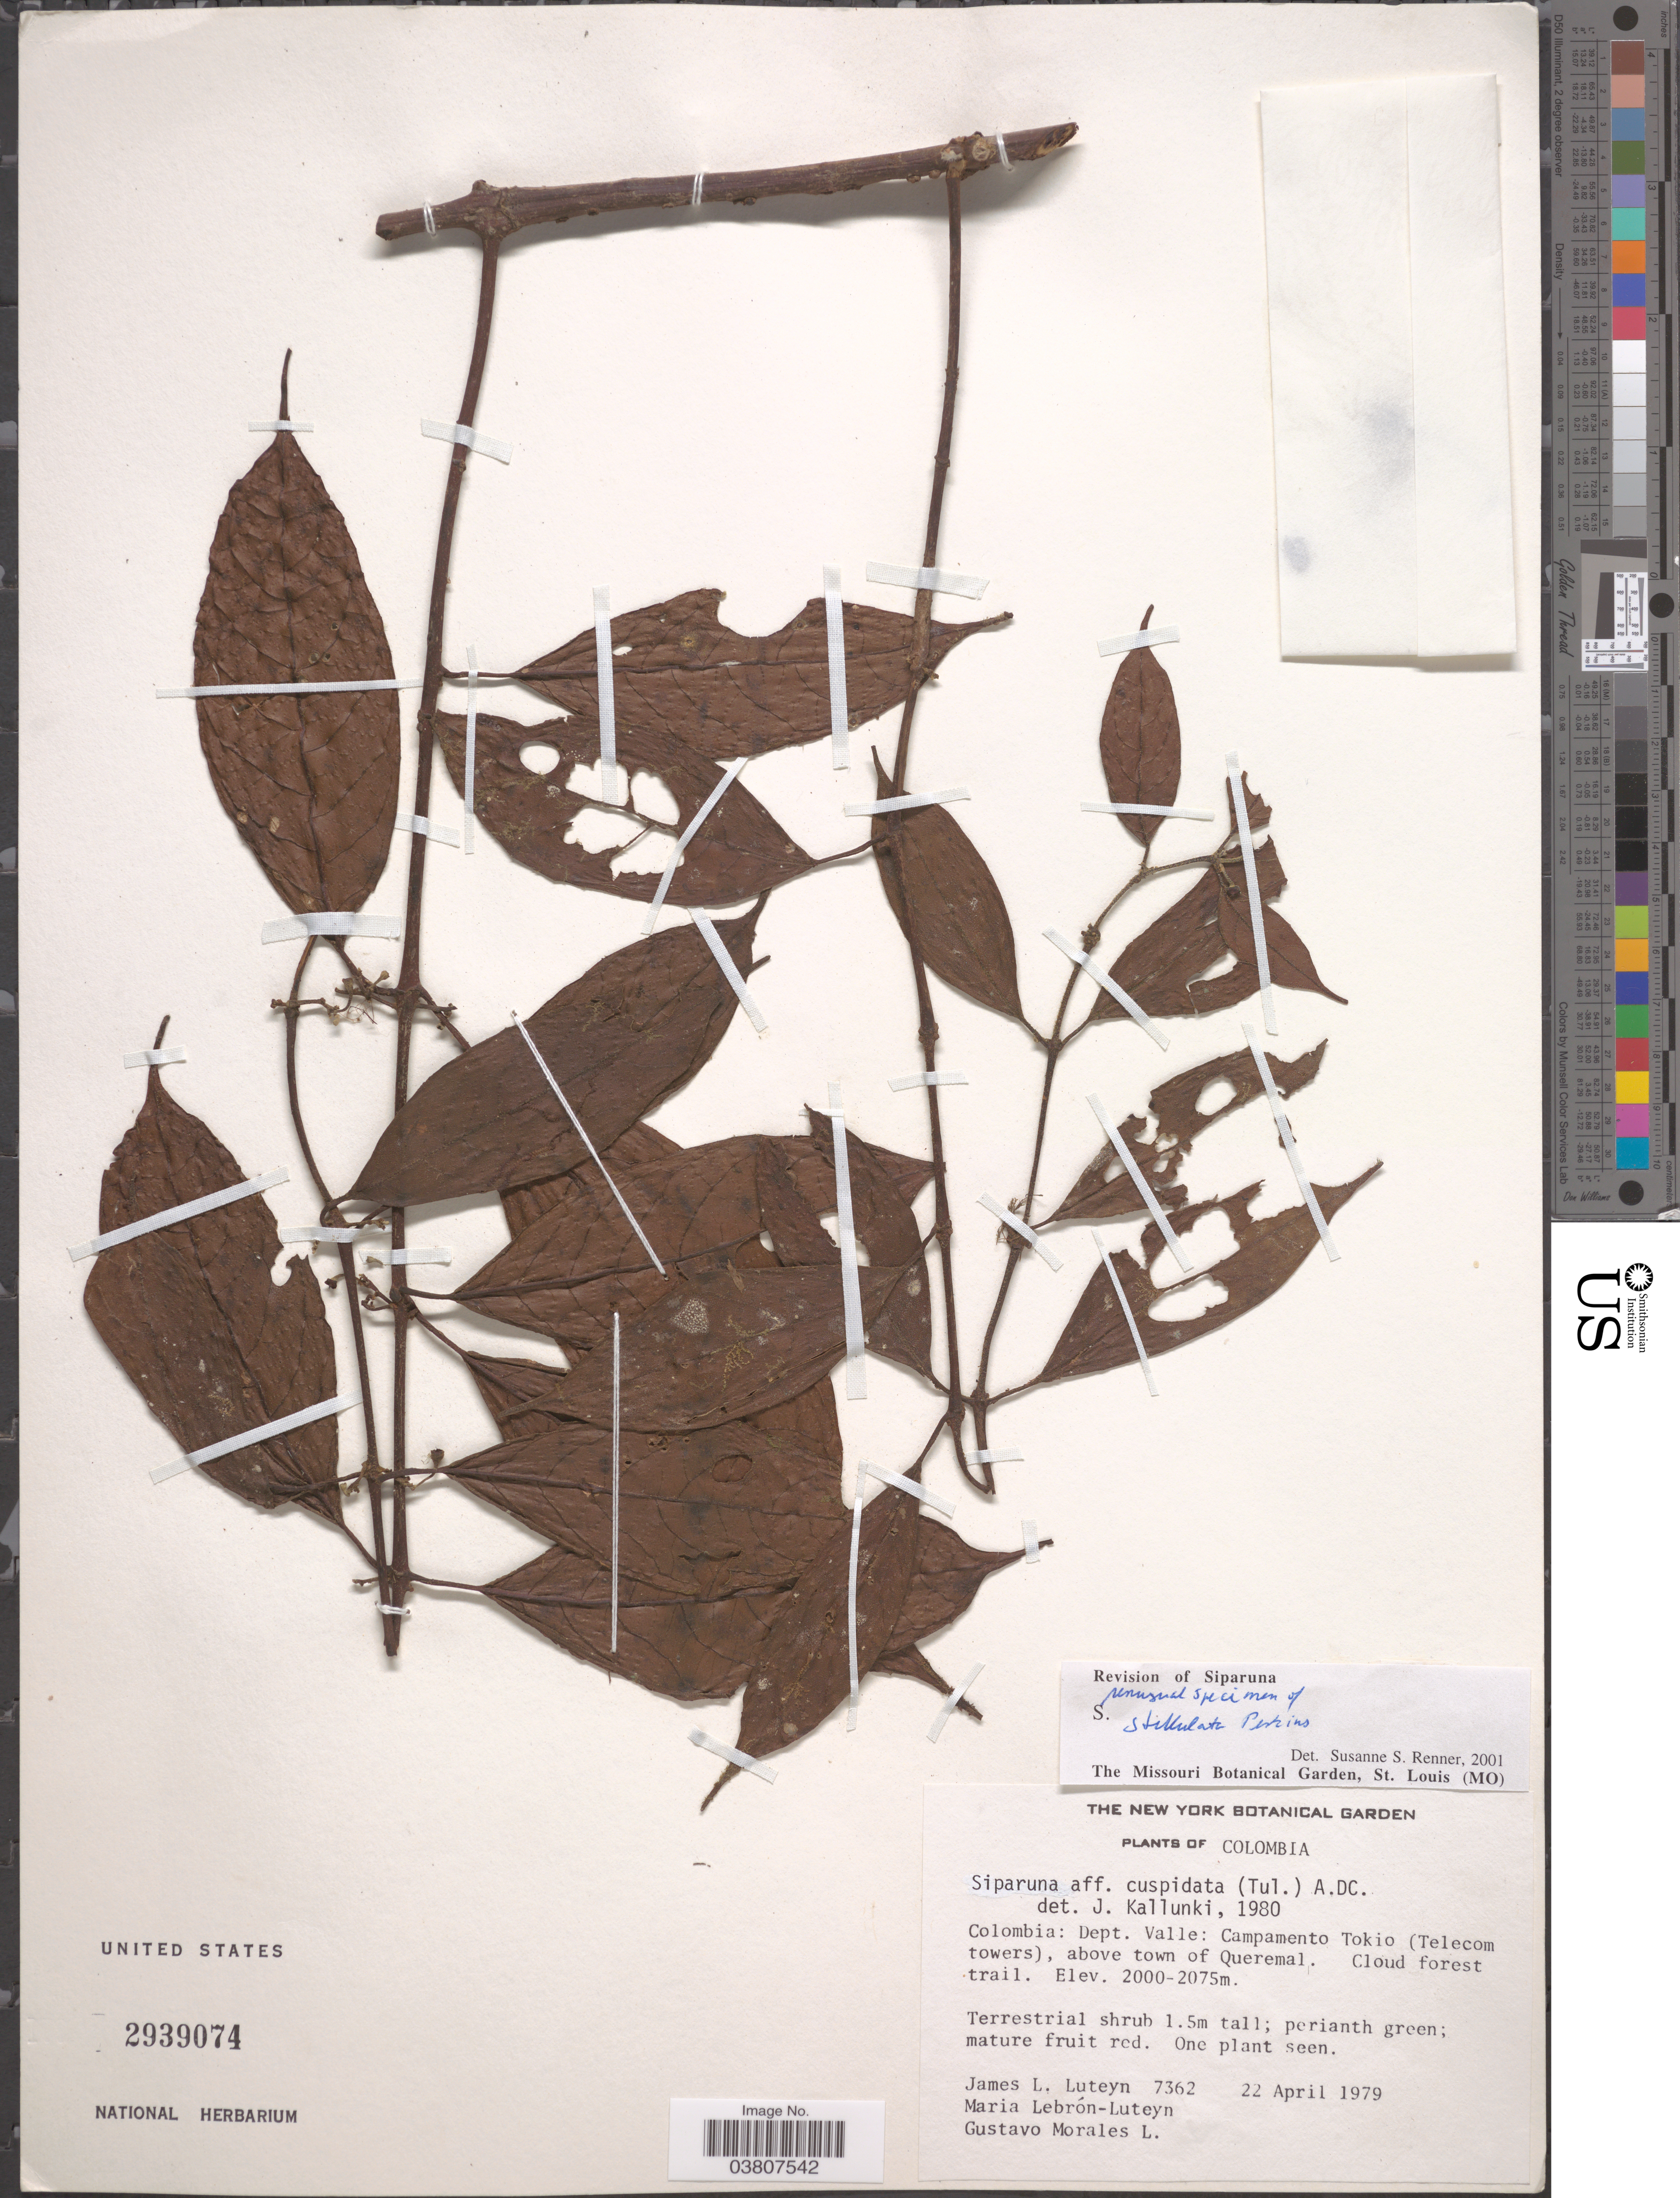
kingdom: Plantae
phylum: Tracheophyta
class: Magnoliopsida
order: Laurales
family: Siparunaceae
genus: Siparuna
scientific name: Siparuna stellulata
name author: Perkins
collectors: J. L. Luteyn, M. L. Lebrón-Luteyn & G. Morales L.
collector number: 7362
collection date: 1979-04-22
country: Colombia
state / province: Valle del Cauca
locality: Dept. Valle: Campamento Tokio (Telecom towers), above town of Queremal.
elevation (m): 2000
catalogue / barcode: US 2939074